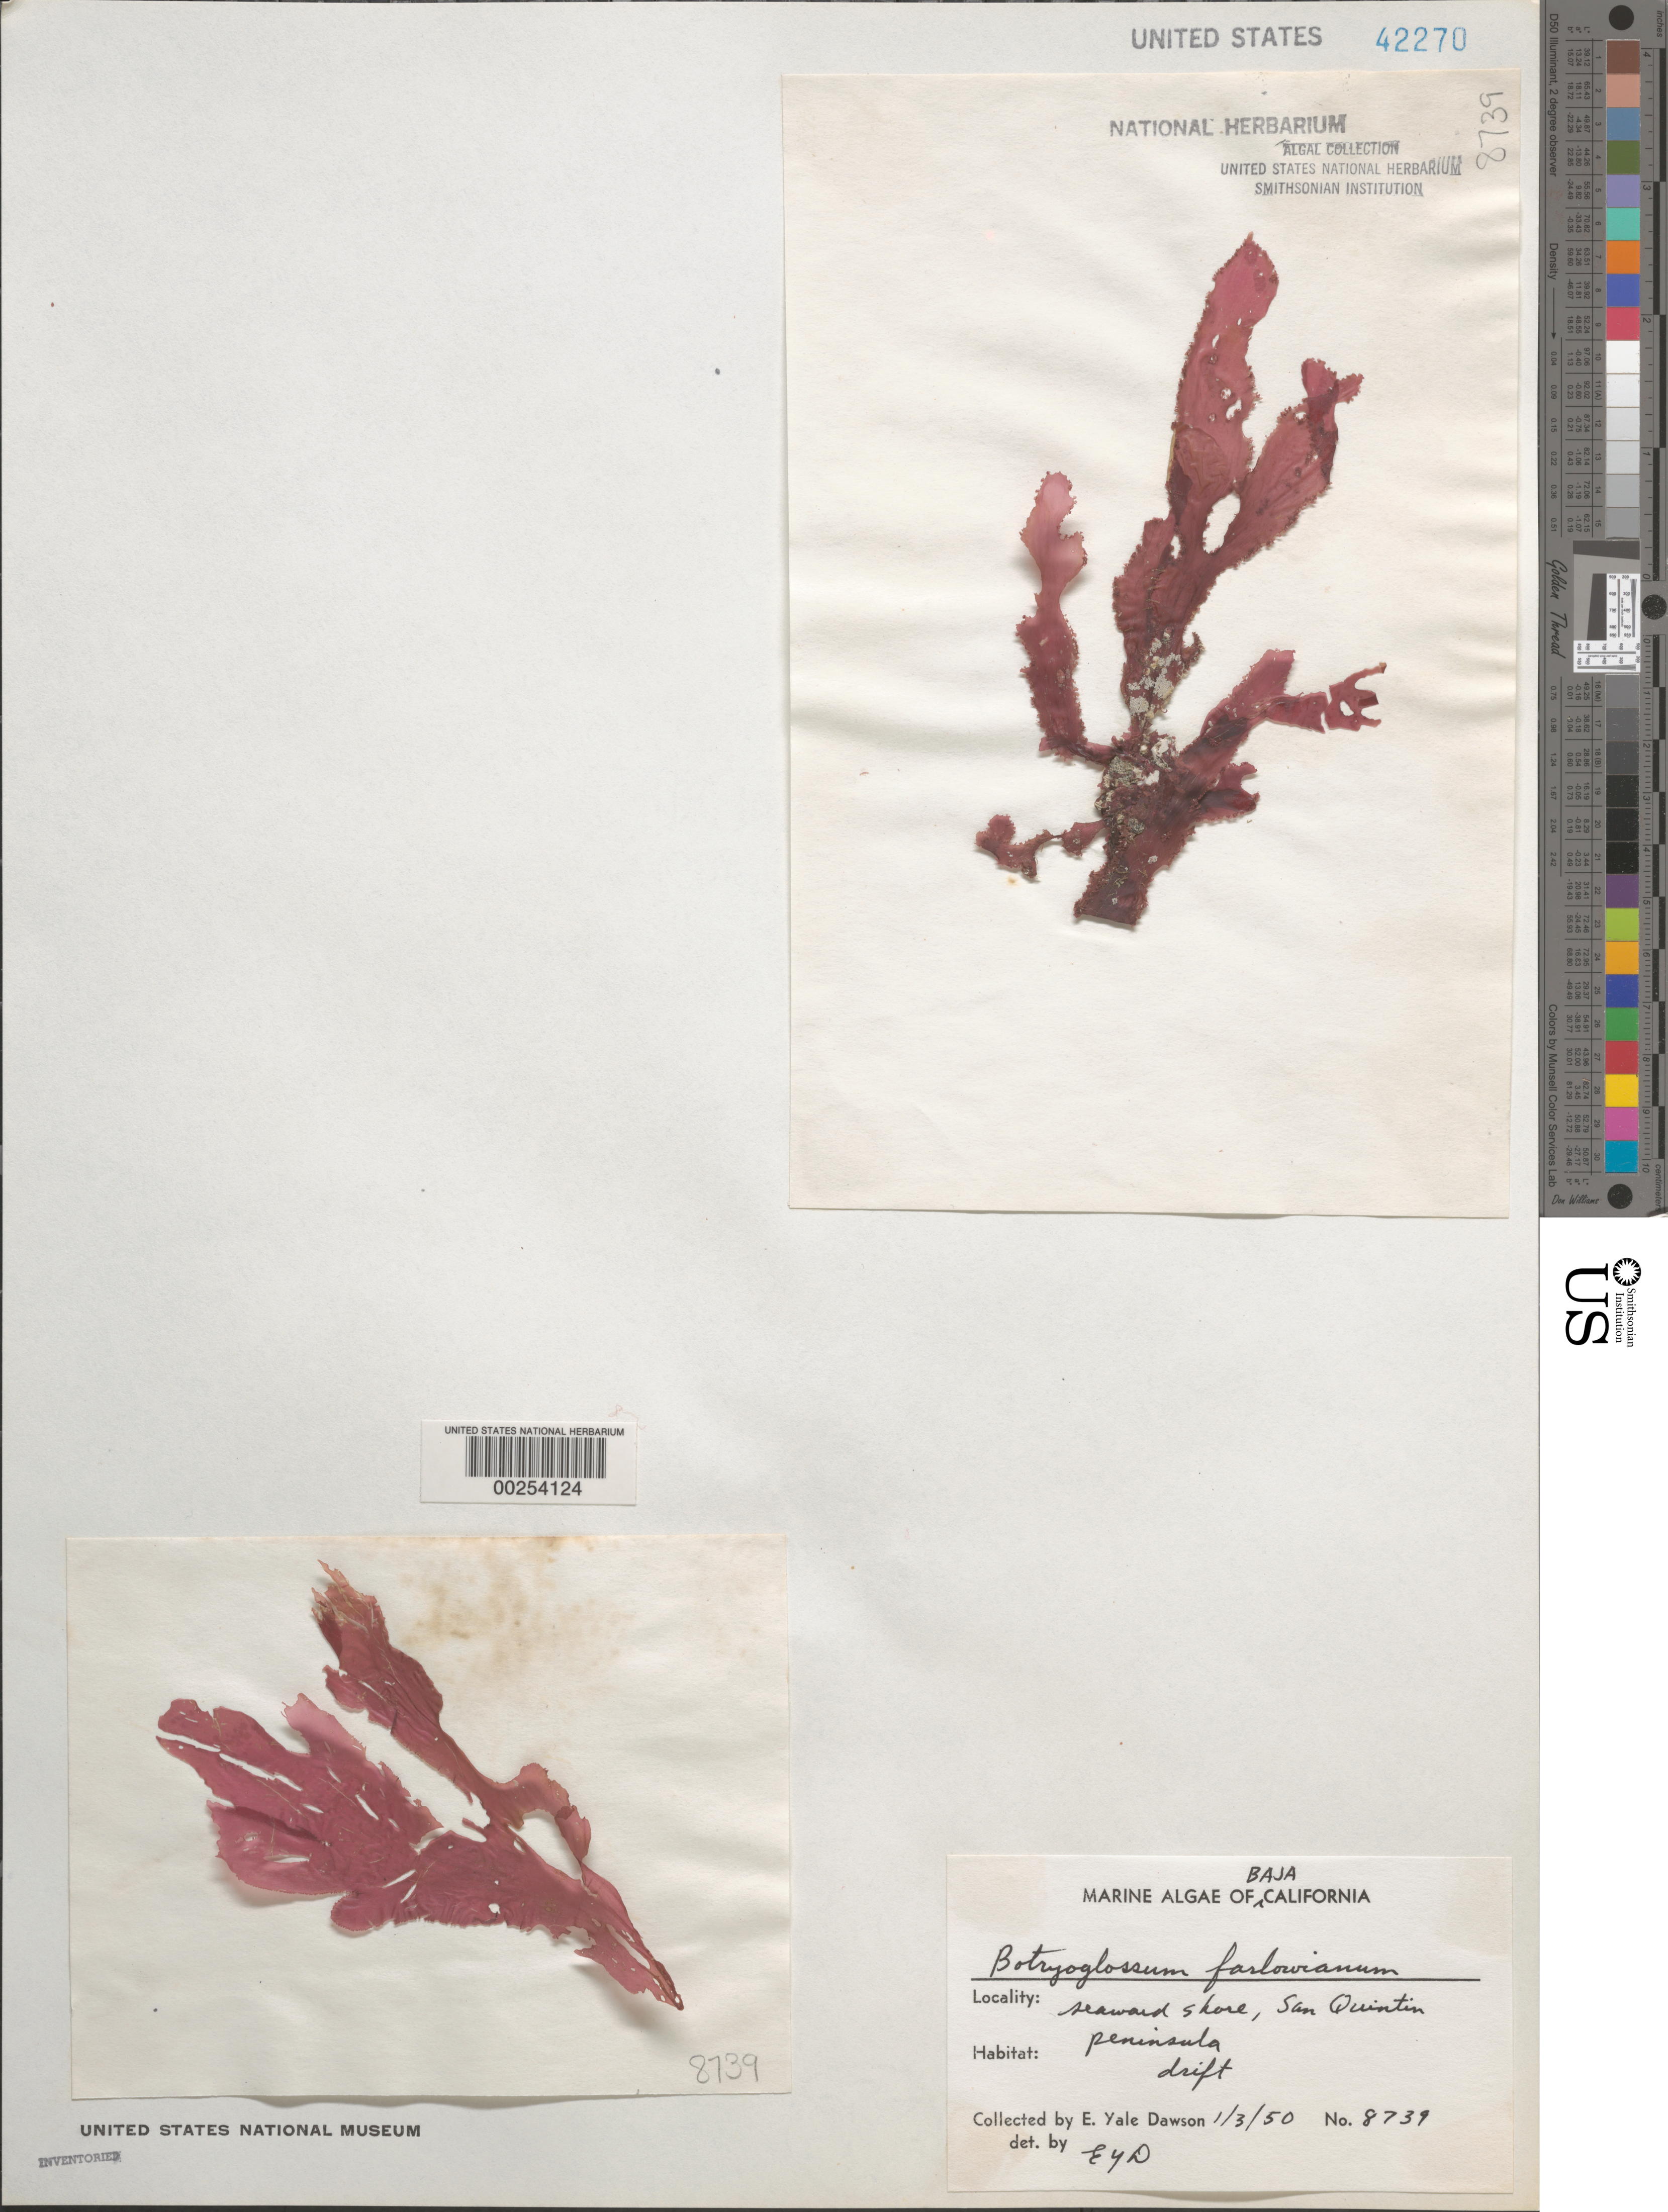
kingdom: Plantae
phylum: Rhodophyta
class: Florideophyceae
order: Ceramiales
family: Delesseriaceae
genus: Botryoglossum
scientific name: Botryoglossum farlowianum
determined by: Dawson, E. Y.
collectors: E. Y. Dawson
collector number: EYD 8739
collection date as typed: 03 Jan 1950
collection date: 1950-01-03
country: Mexico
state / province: Baja California Norte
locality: San Quintin Peninsula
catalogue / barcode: US 42270